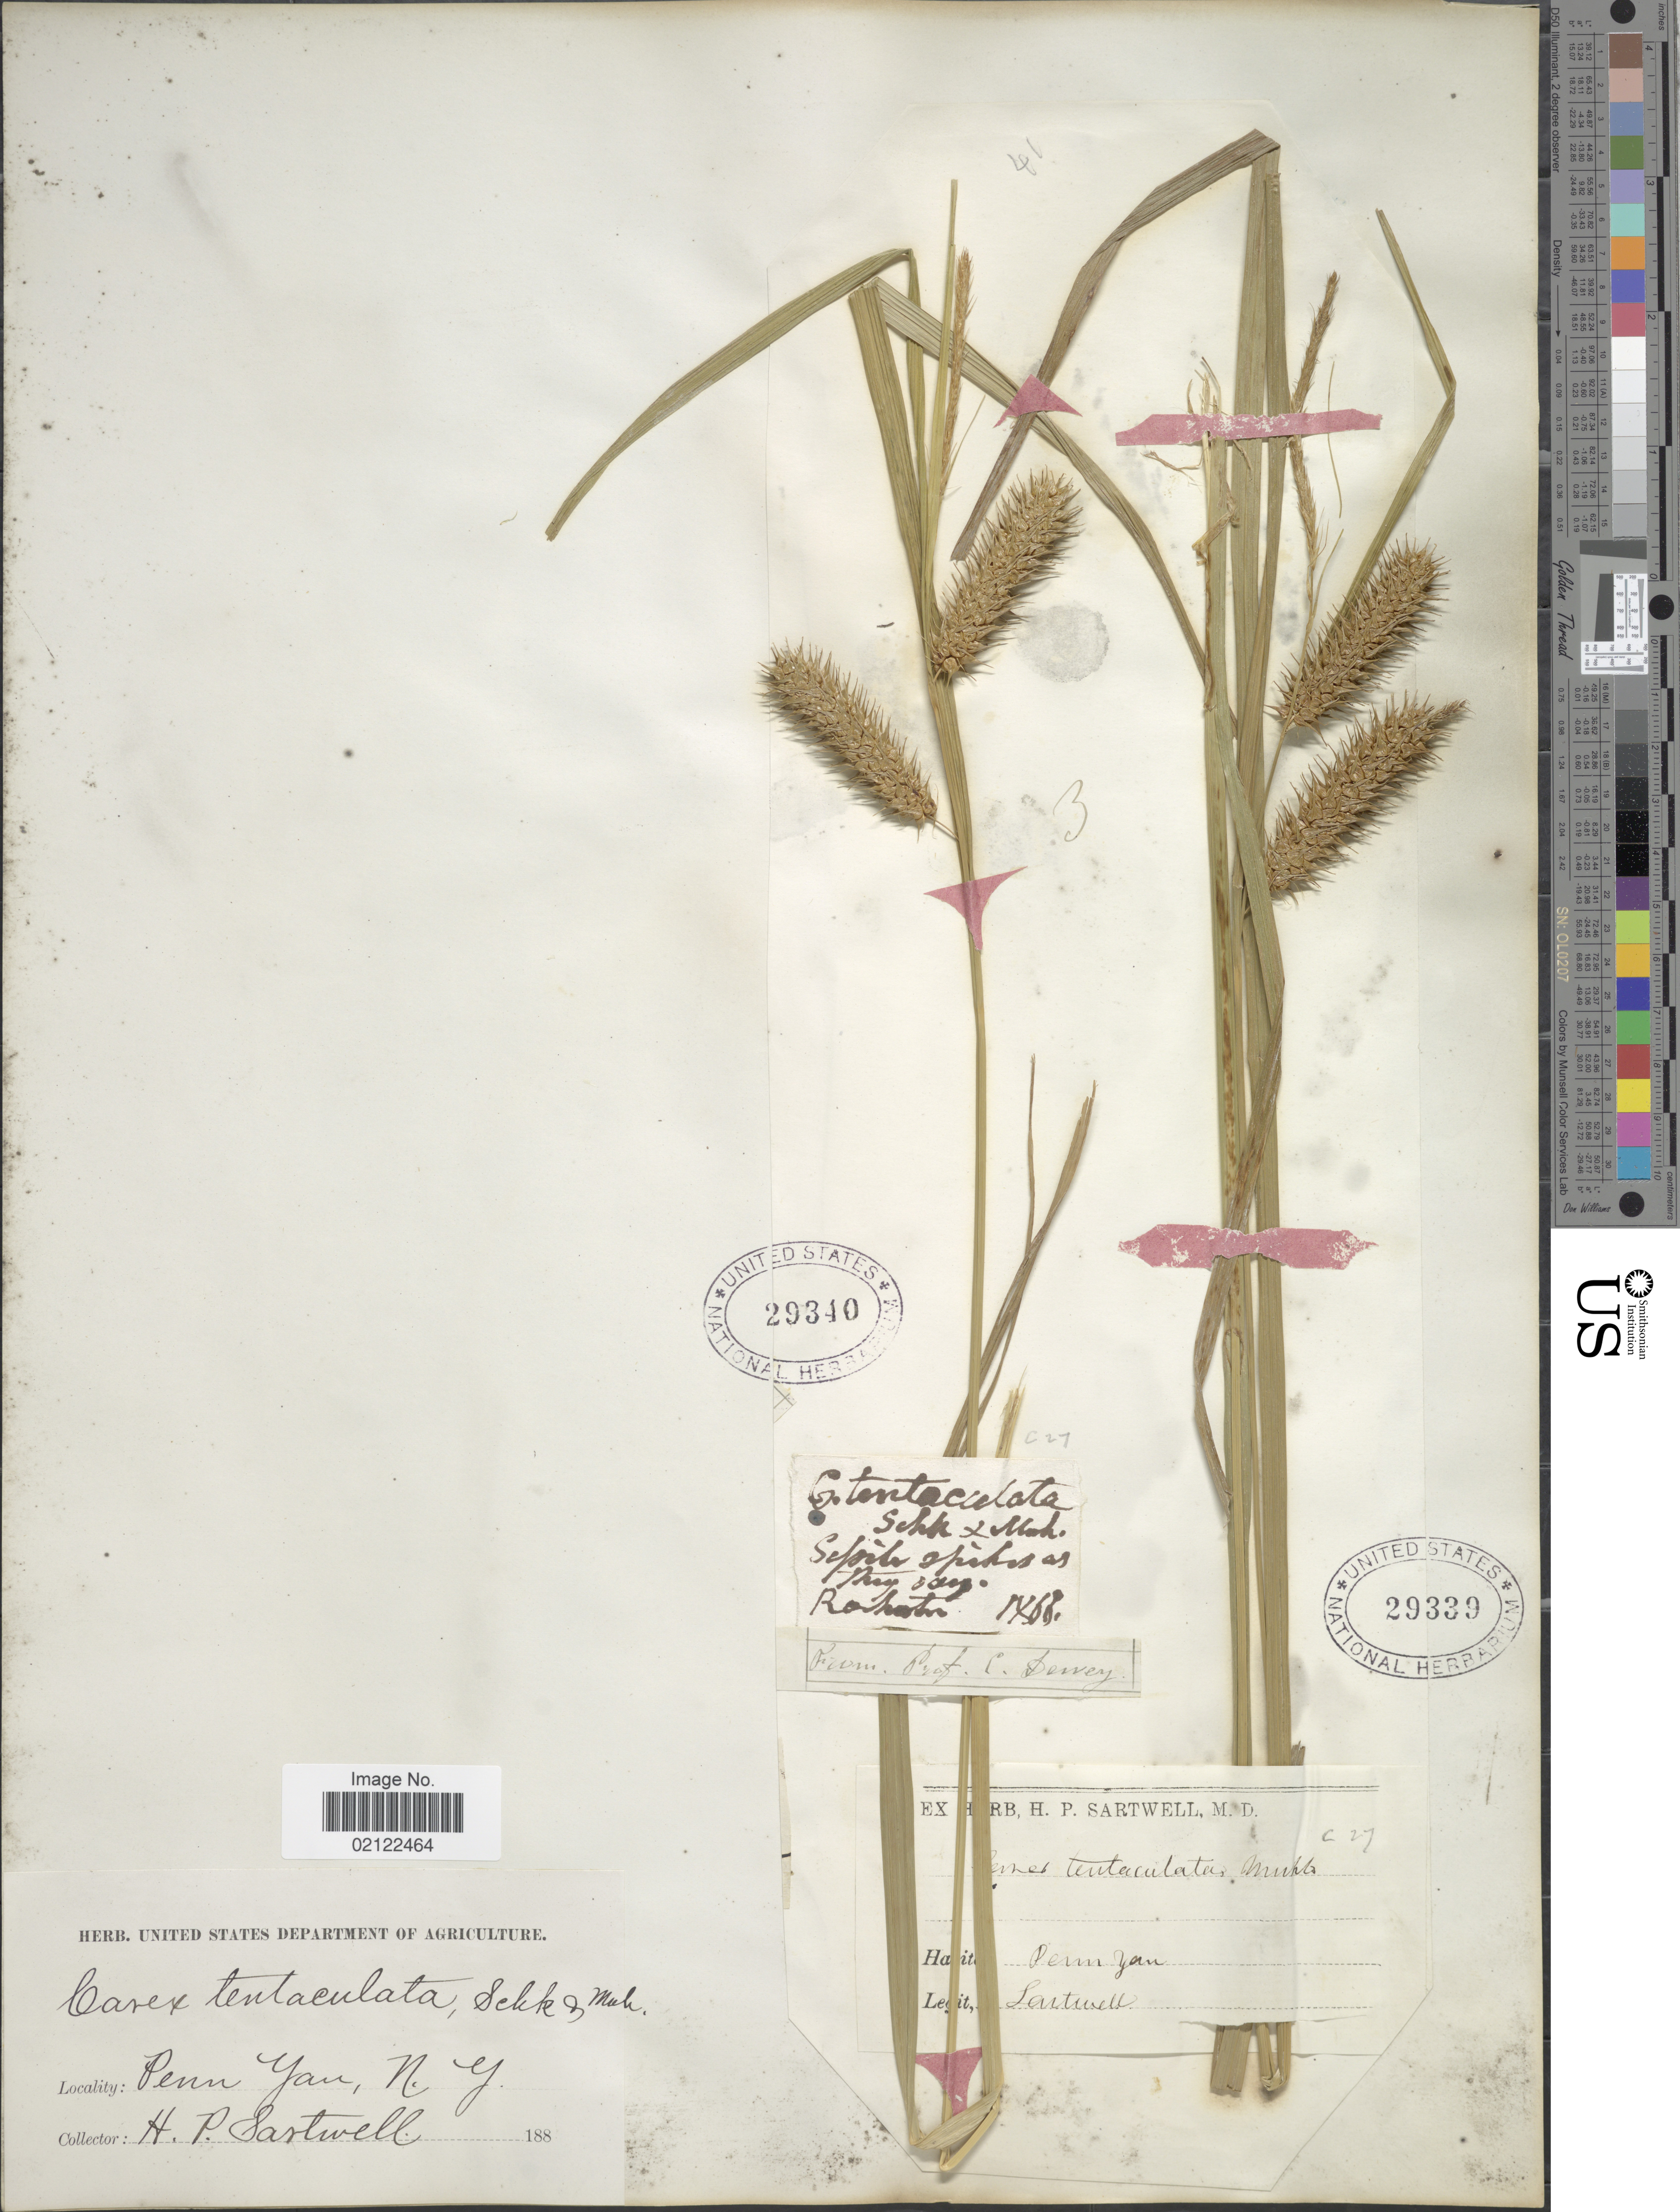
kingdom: Plantae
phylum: Tracheophyta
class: Liliopsida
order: Poales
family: Cyperaceae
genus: Carex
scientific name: Carex lurida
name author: Wahlenb.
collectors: Sartwell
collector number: C27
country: United States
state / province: New York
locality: Penn Yan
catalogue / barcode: US 29339